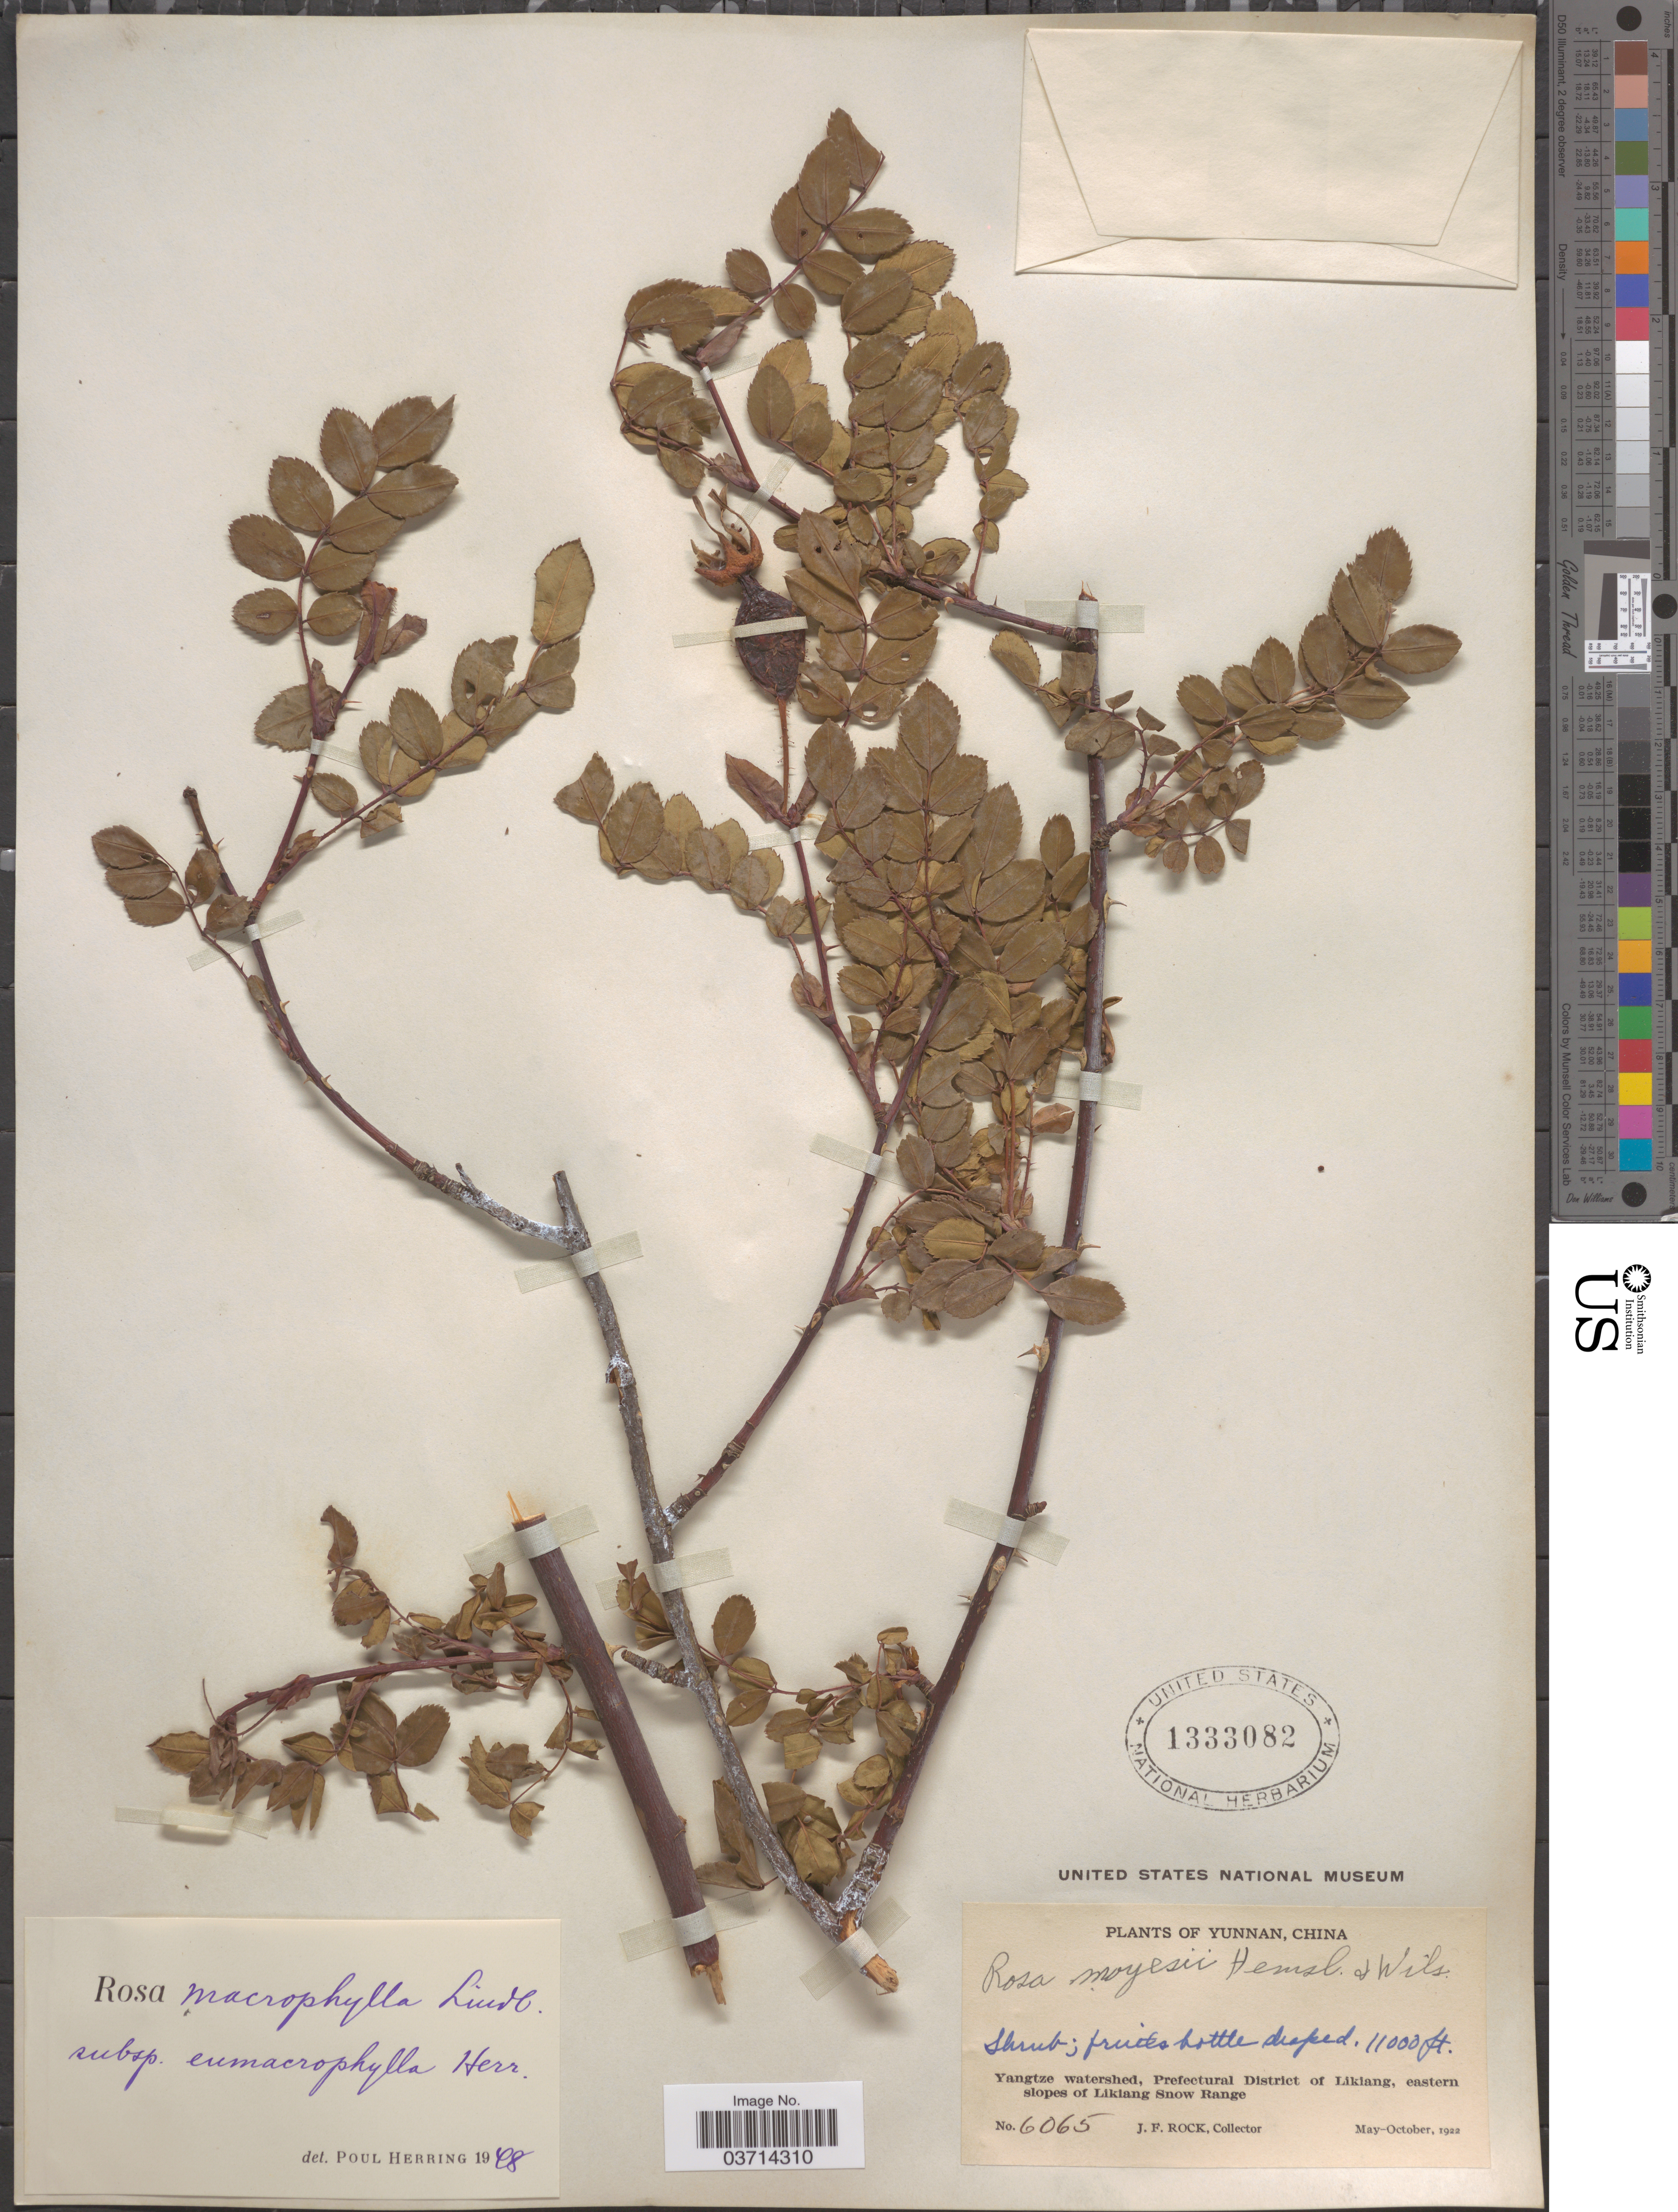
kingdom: Plantae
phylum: Tracheophyta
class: Magnoliopsida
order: Rosales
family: Rosaceae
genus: Rosa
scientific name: Rosa macrophylla var. macrophylla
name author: Lindl.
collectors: J. Rock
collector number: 6065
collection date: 1922-05/1922-10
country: China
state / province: Yunnan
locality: Yangtze watershed, Prefectural District of Likiang, eastern slopes of Likiang Snow Range.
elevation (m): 3353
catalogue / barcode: US 1333082